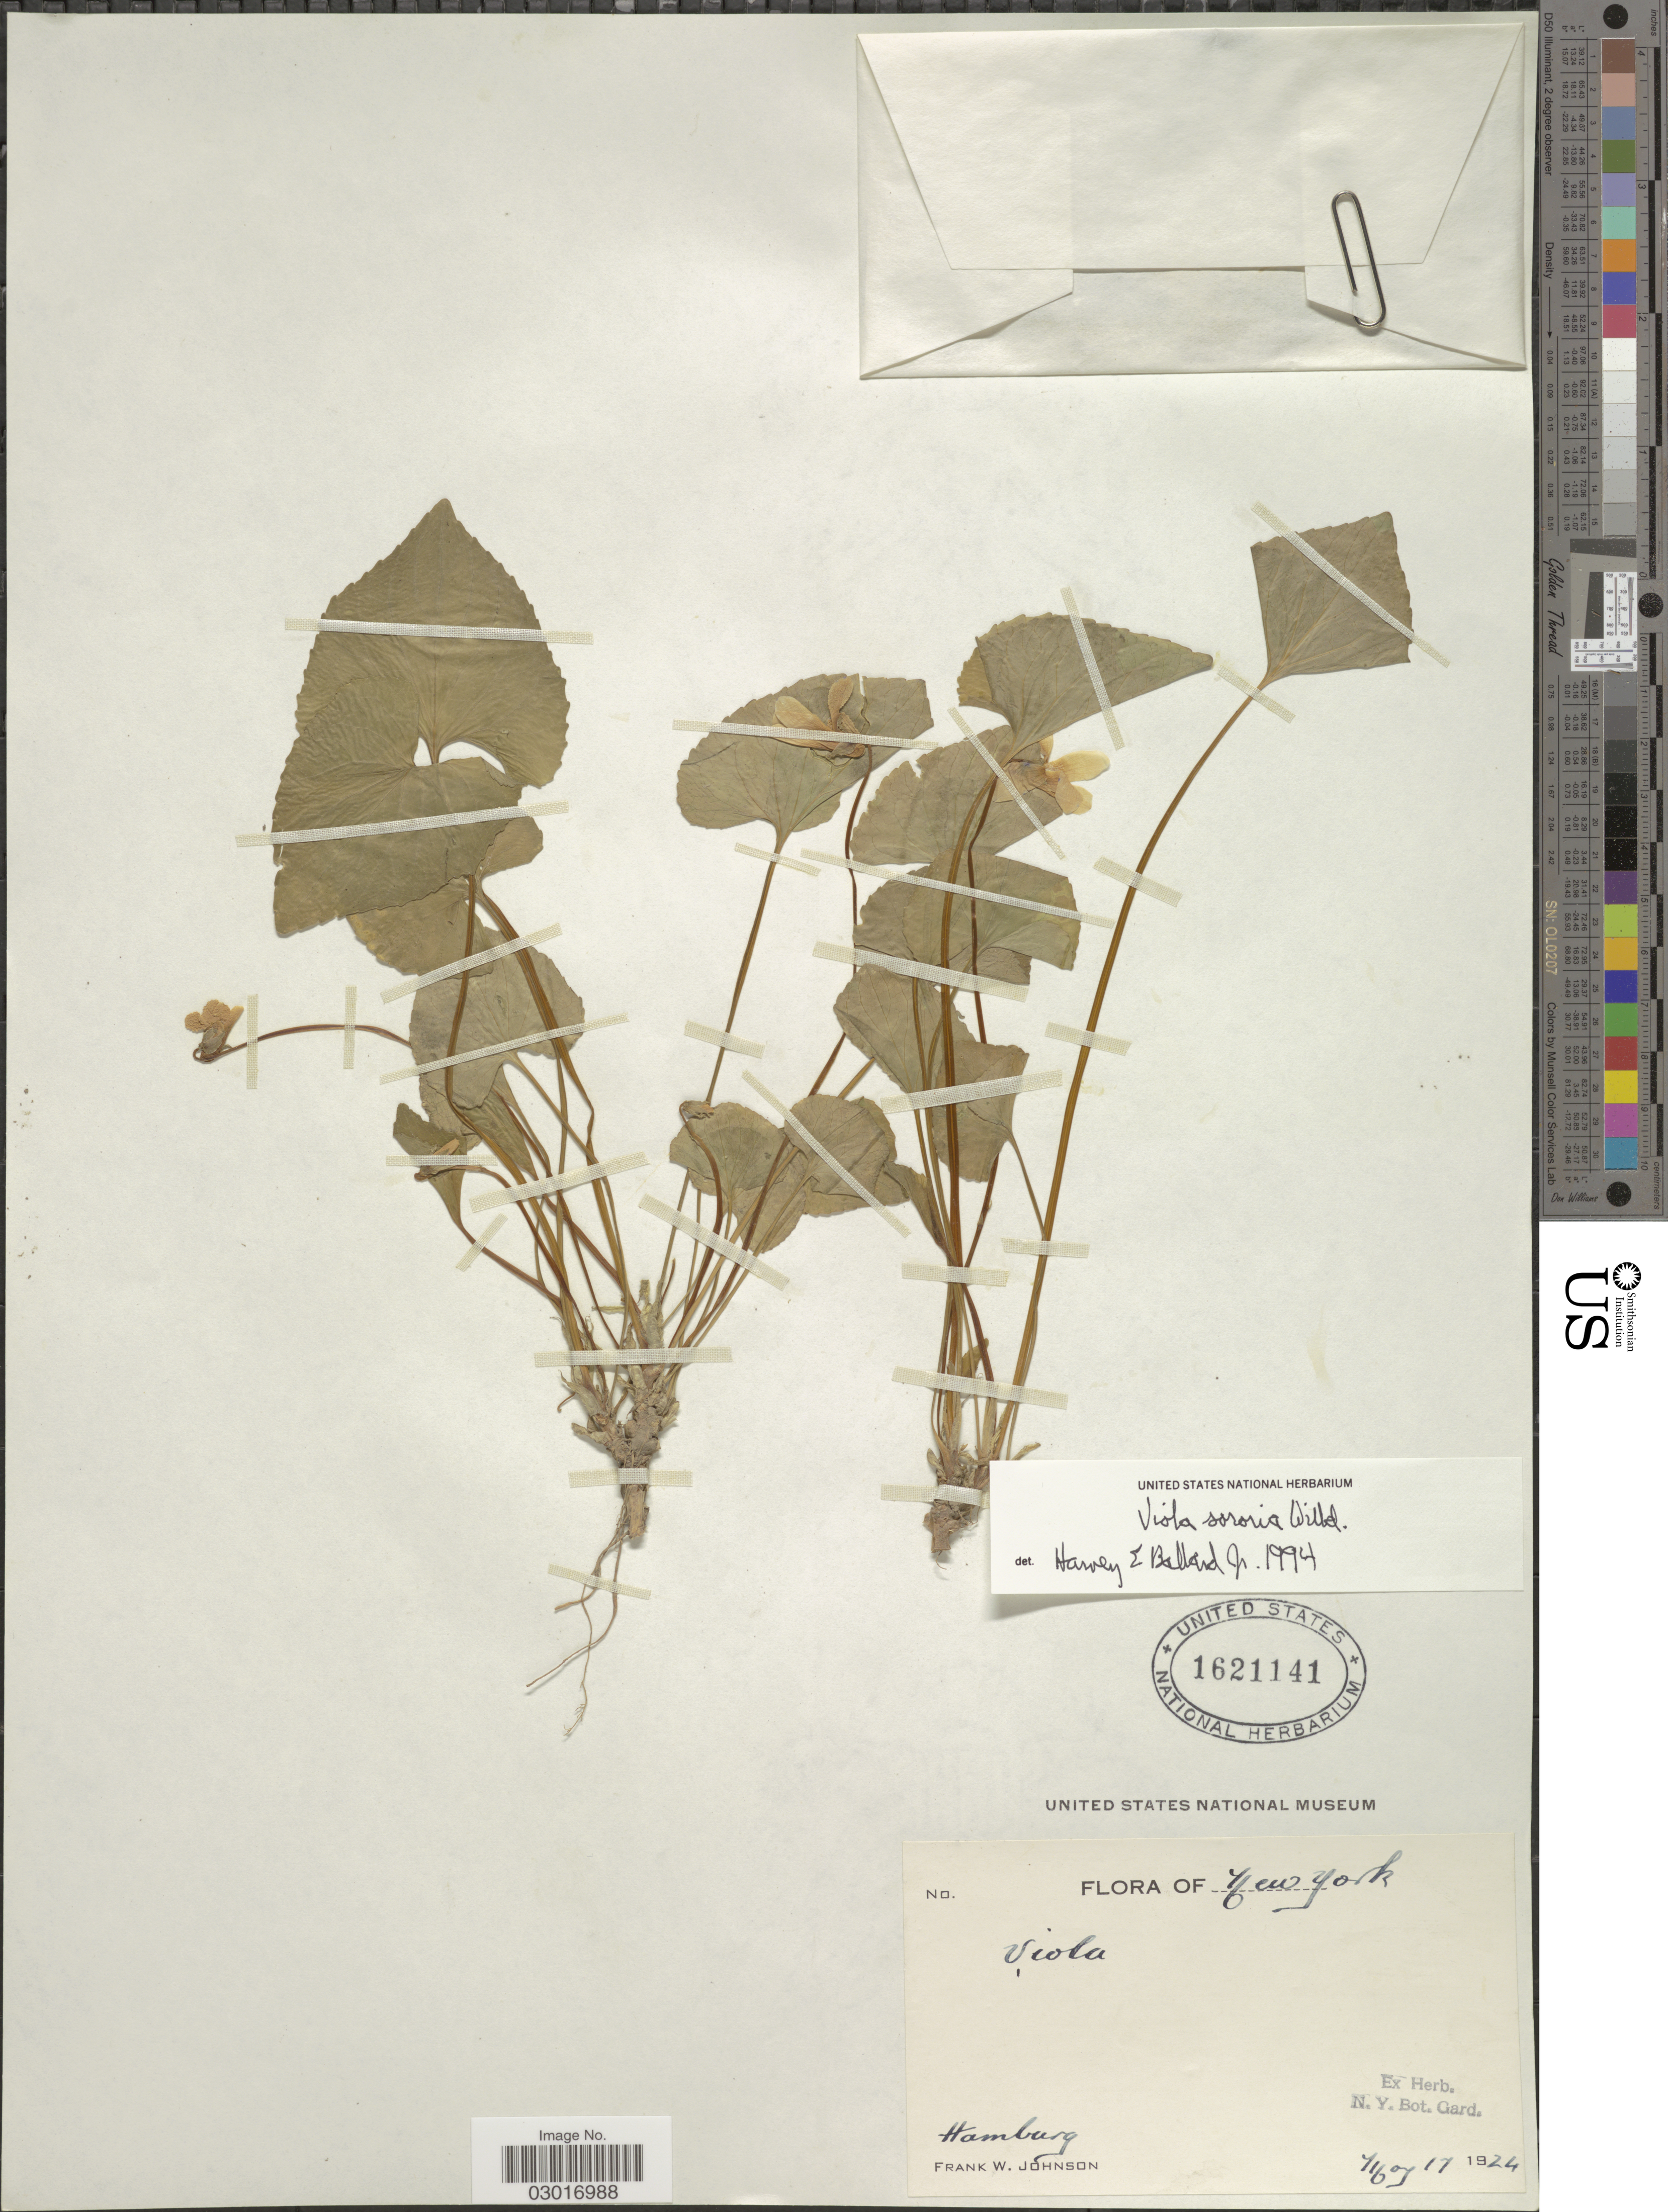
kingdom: Plantae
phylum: Tracheophyta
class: Magnoliopsida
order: Malpighiales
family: Violaceae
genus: Viola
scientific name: Viola sororia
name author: Willd.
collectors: F. W. Johnson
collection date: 1924-05-17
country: United States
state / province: New York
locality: Hamburg.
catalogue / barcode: US 1621141